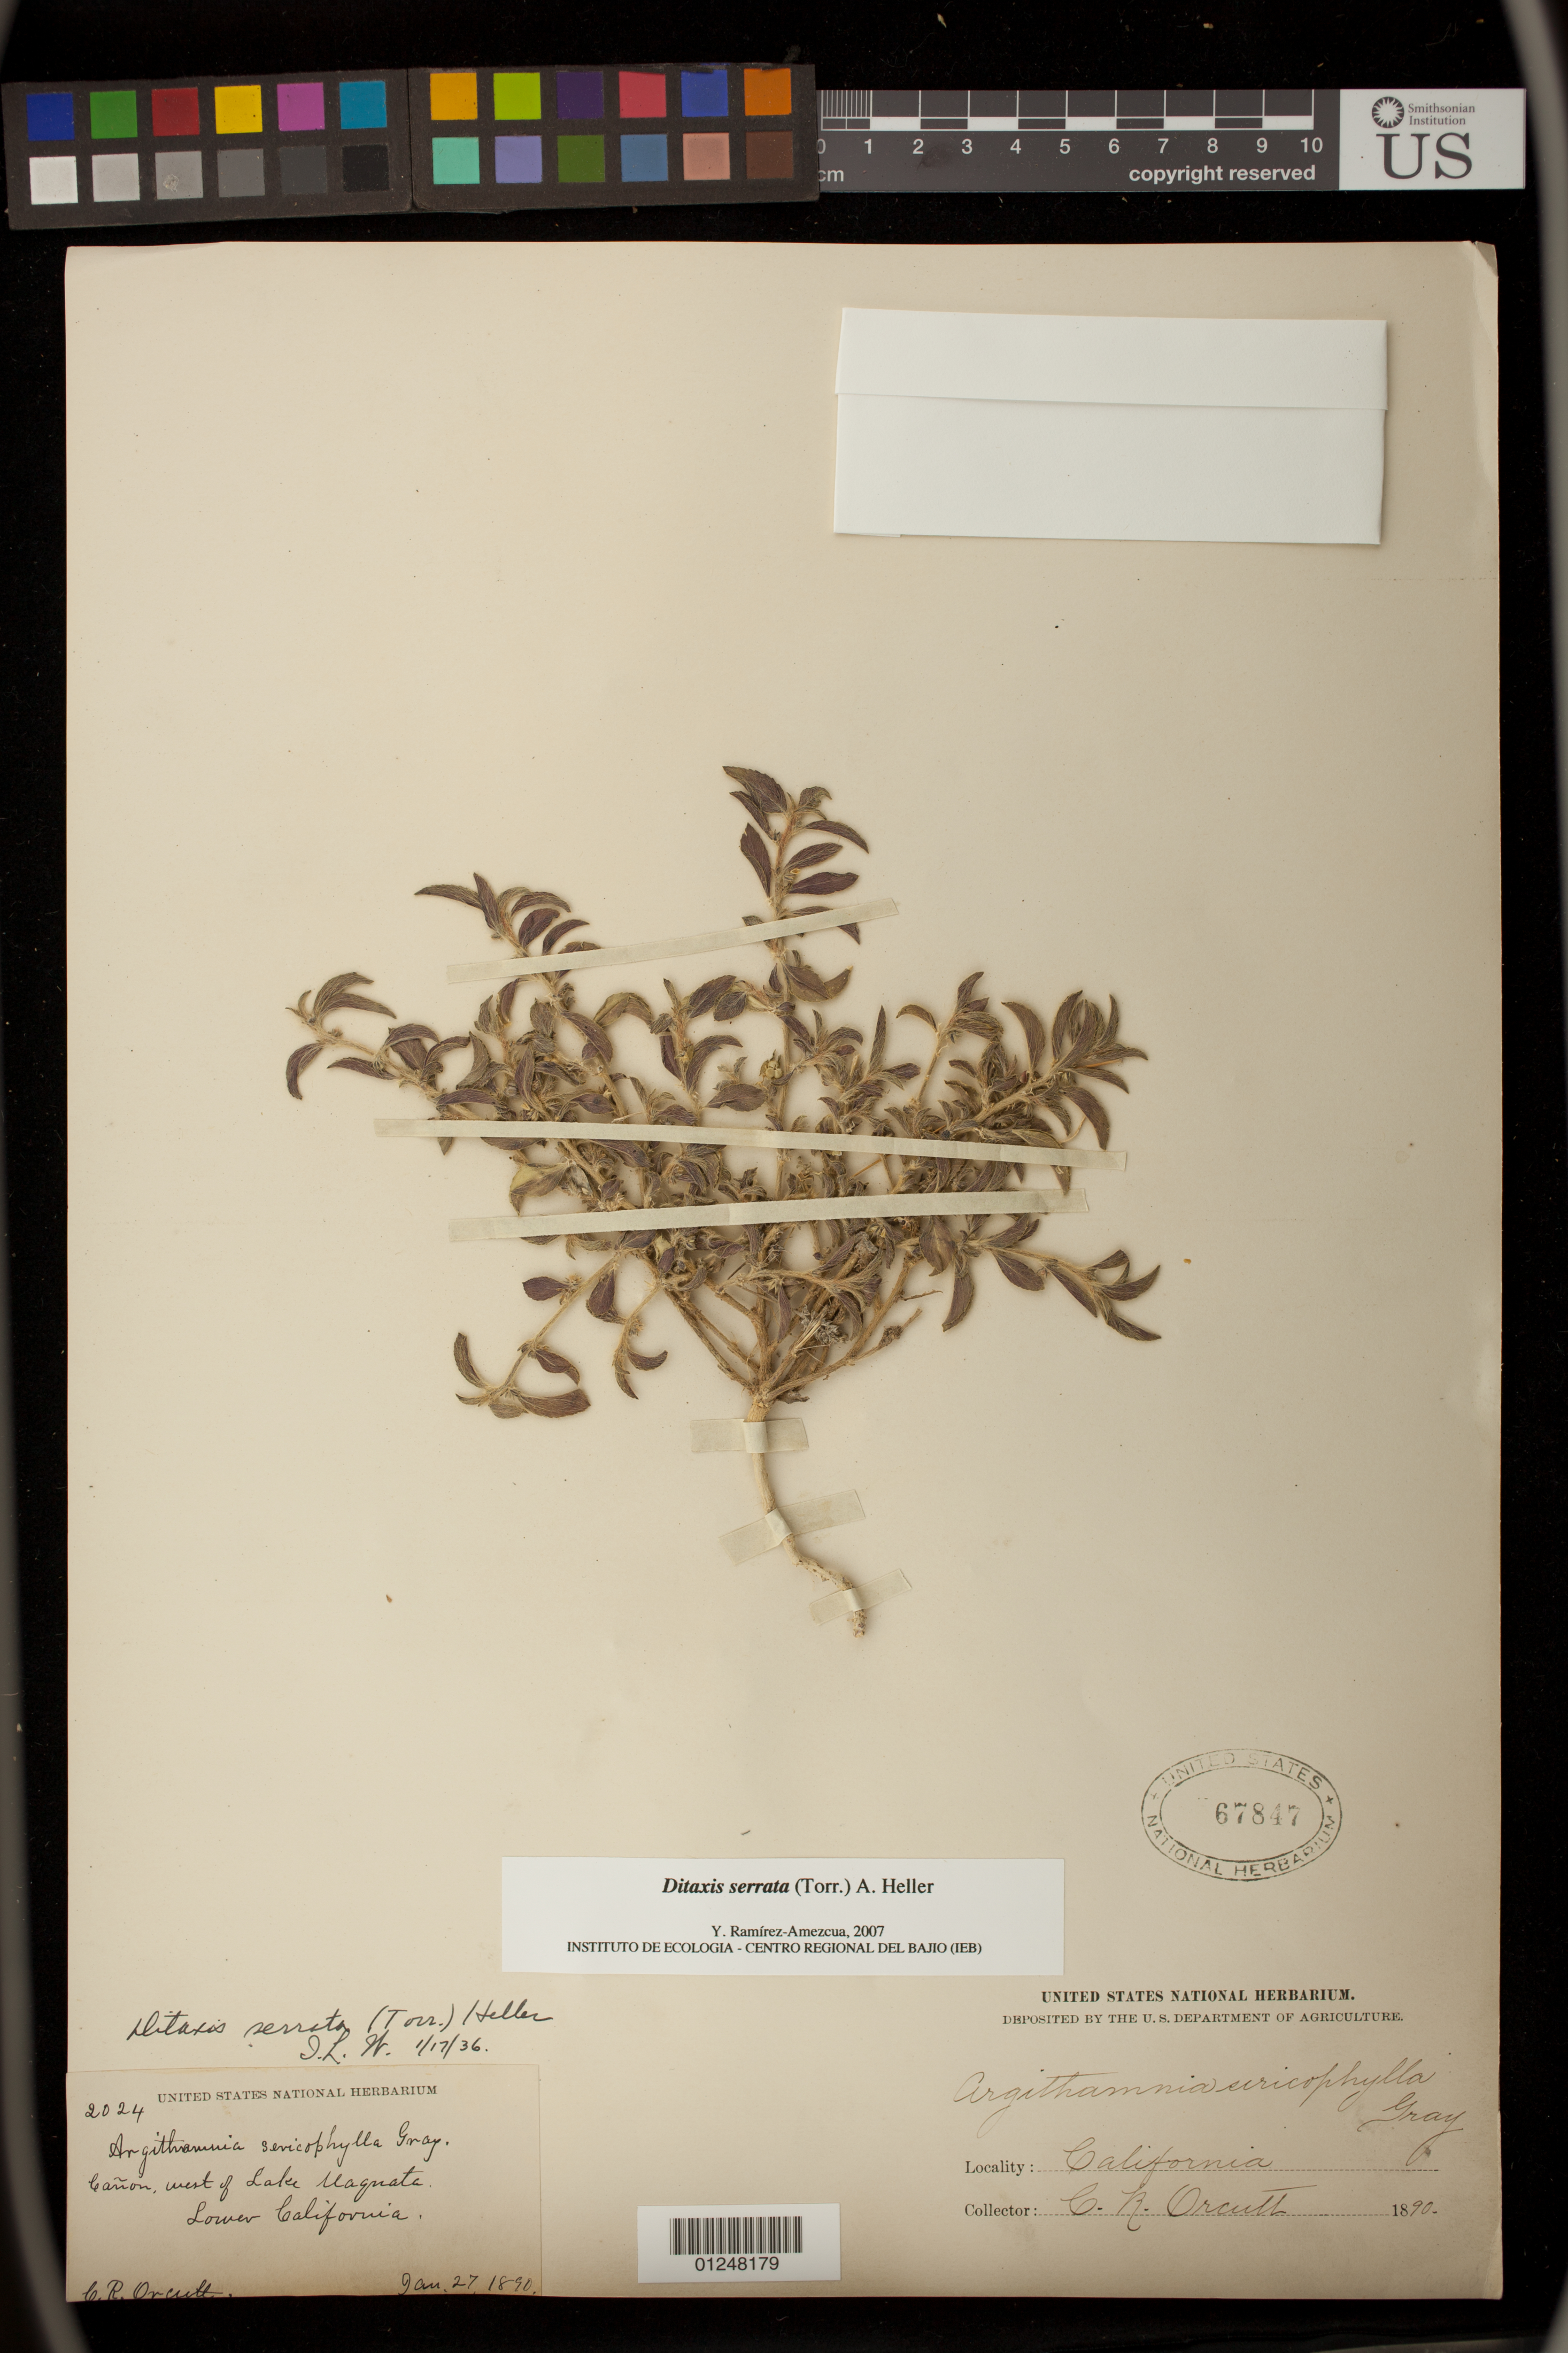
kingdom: Plantae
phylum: Tracheophyta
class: Magnoliopsida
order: Malpighiales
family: Euphorbiaceae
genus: Argythamnia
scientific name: Argythamnia serrata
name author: (Torr.) Müll. Arg.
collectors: C. R. Orcutt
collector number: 2024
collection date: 1890-01-27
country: Mexico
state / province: Baja California Norte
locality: Ca±on, west of Lake Maquata.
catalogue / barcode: US 67847